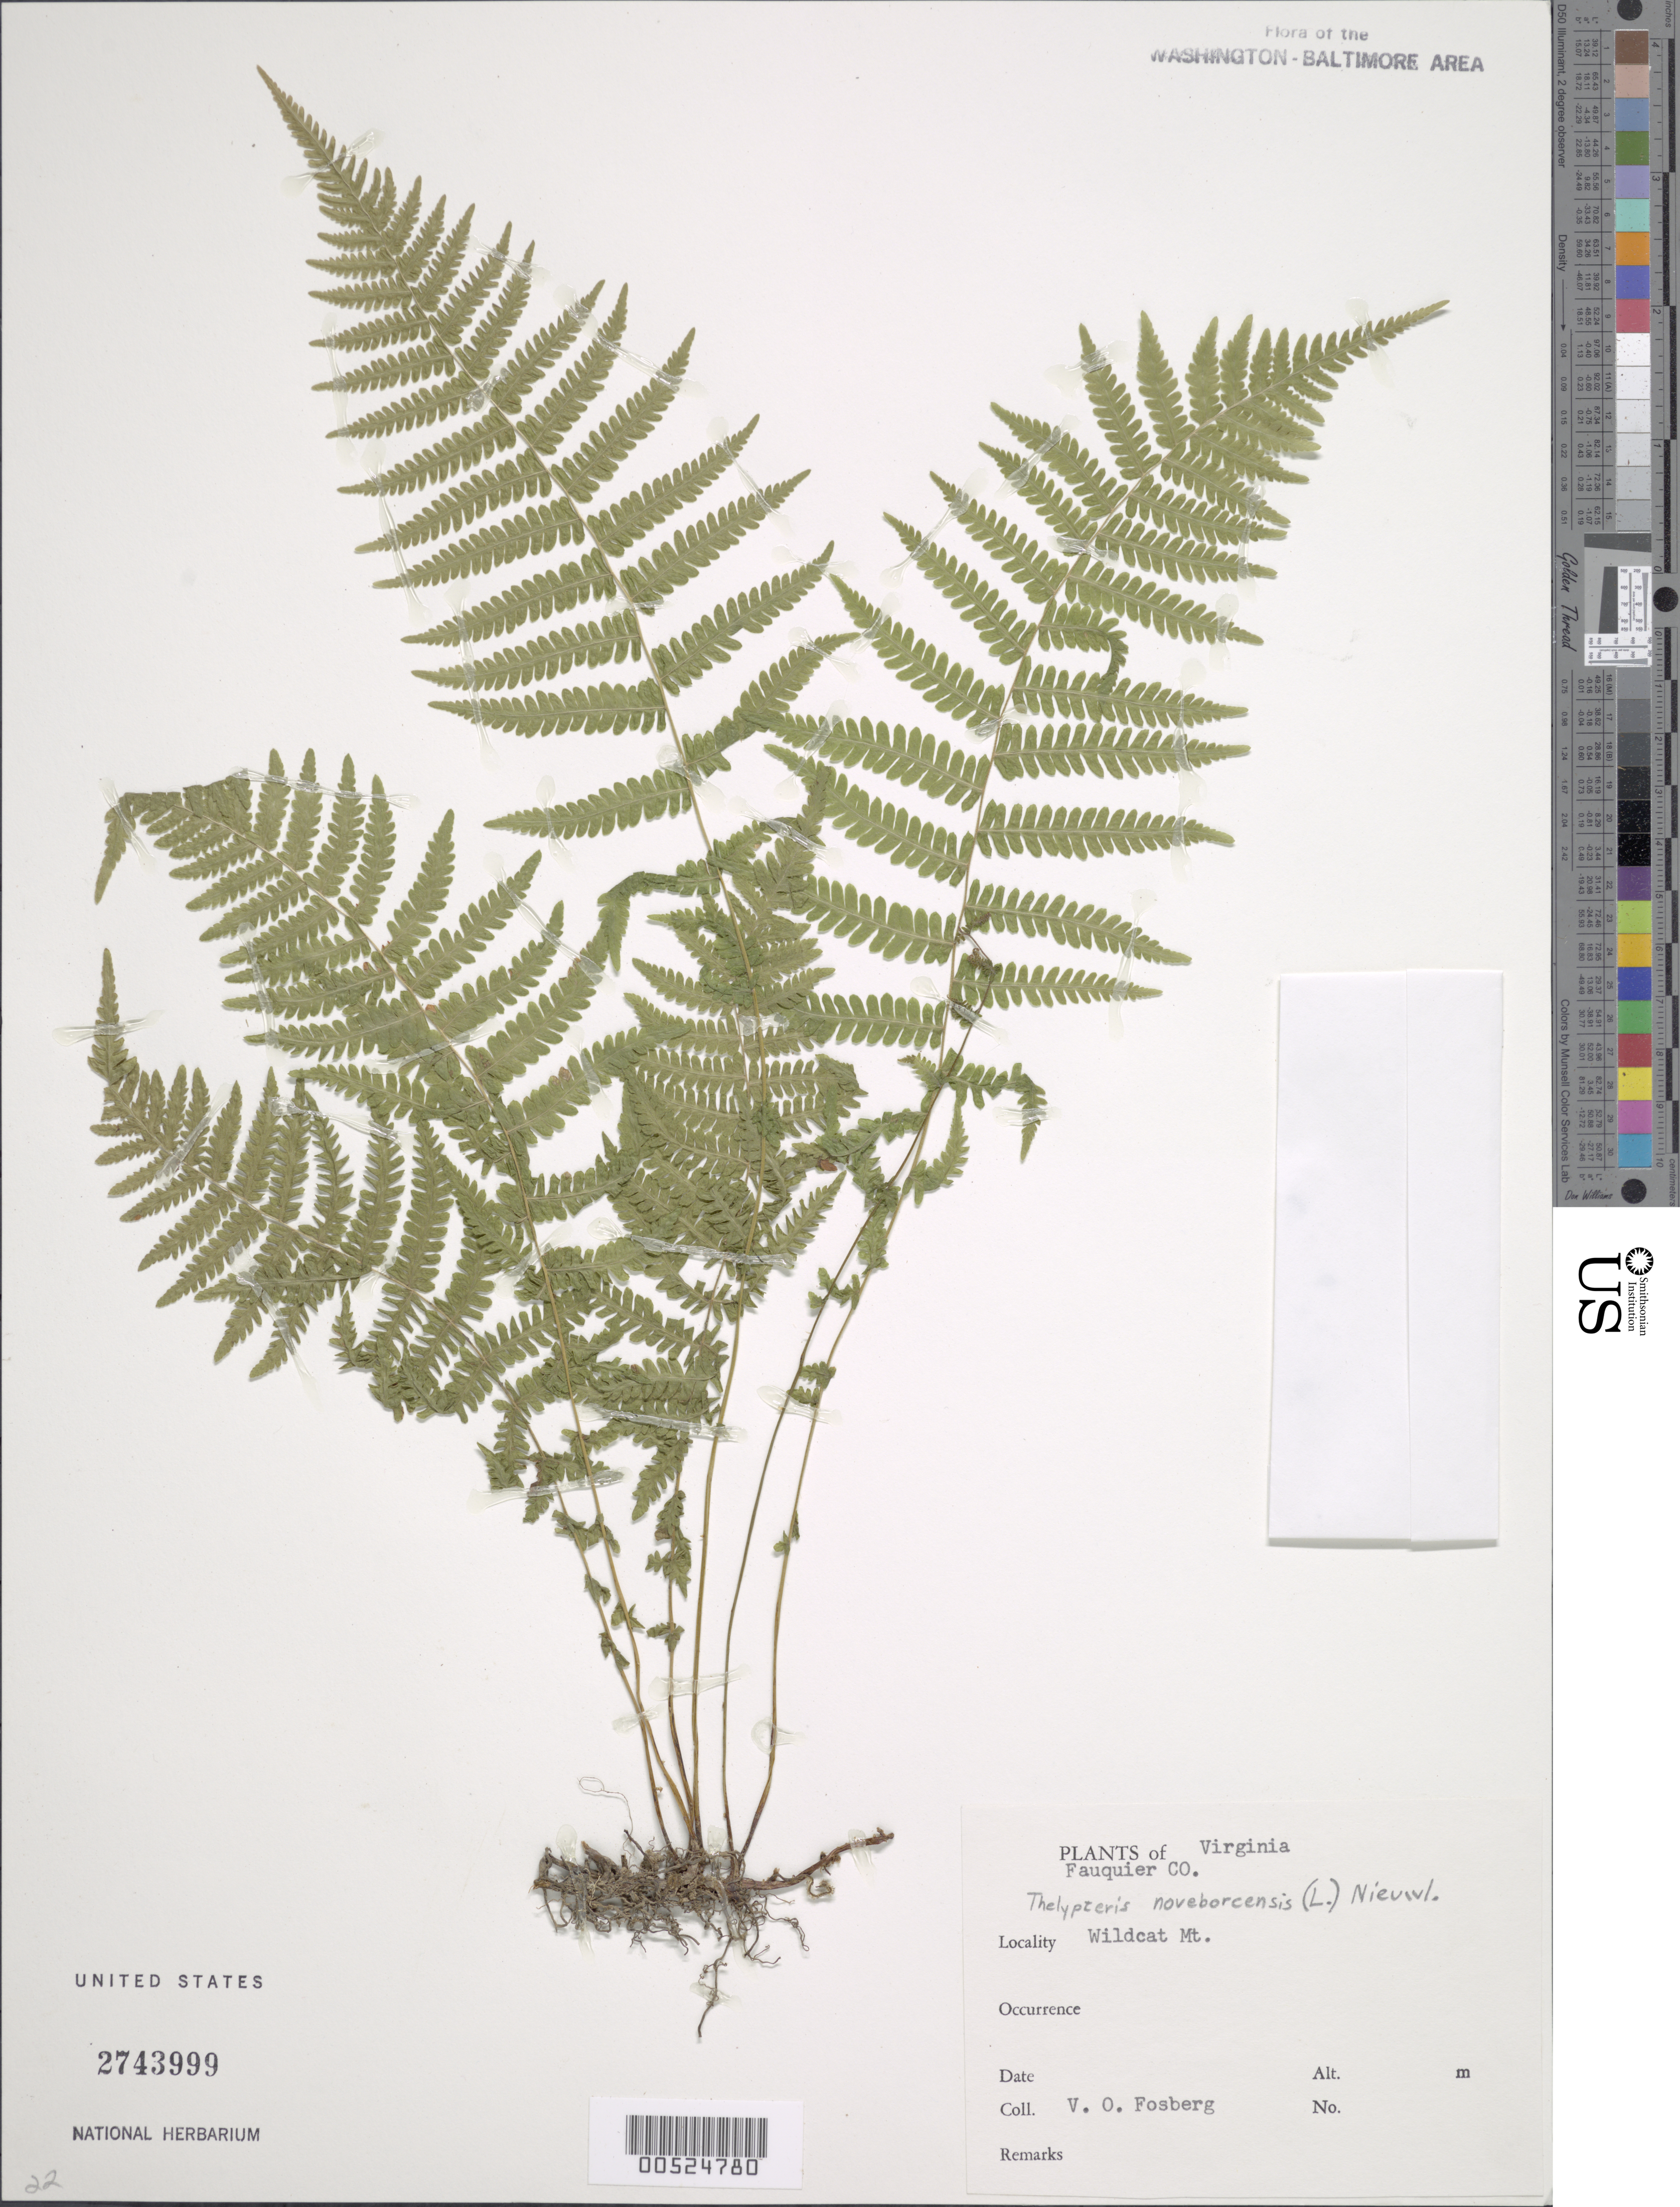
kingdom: Plantae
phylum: Tracheophyta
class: Polypodiopsida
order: Polypodiales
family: Thelypteridaceae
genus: Parathelypteris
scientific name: Parathelypteris noveboracensis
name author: (L.) Ching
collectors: V. O. Fosberg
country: United States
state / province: Virginia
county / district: Fauquier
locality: Wildcat Mountain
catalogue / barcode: US 2743999